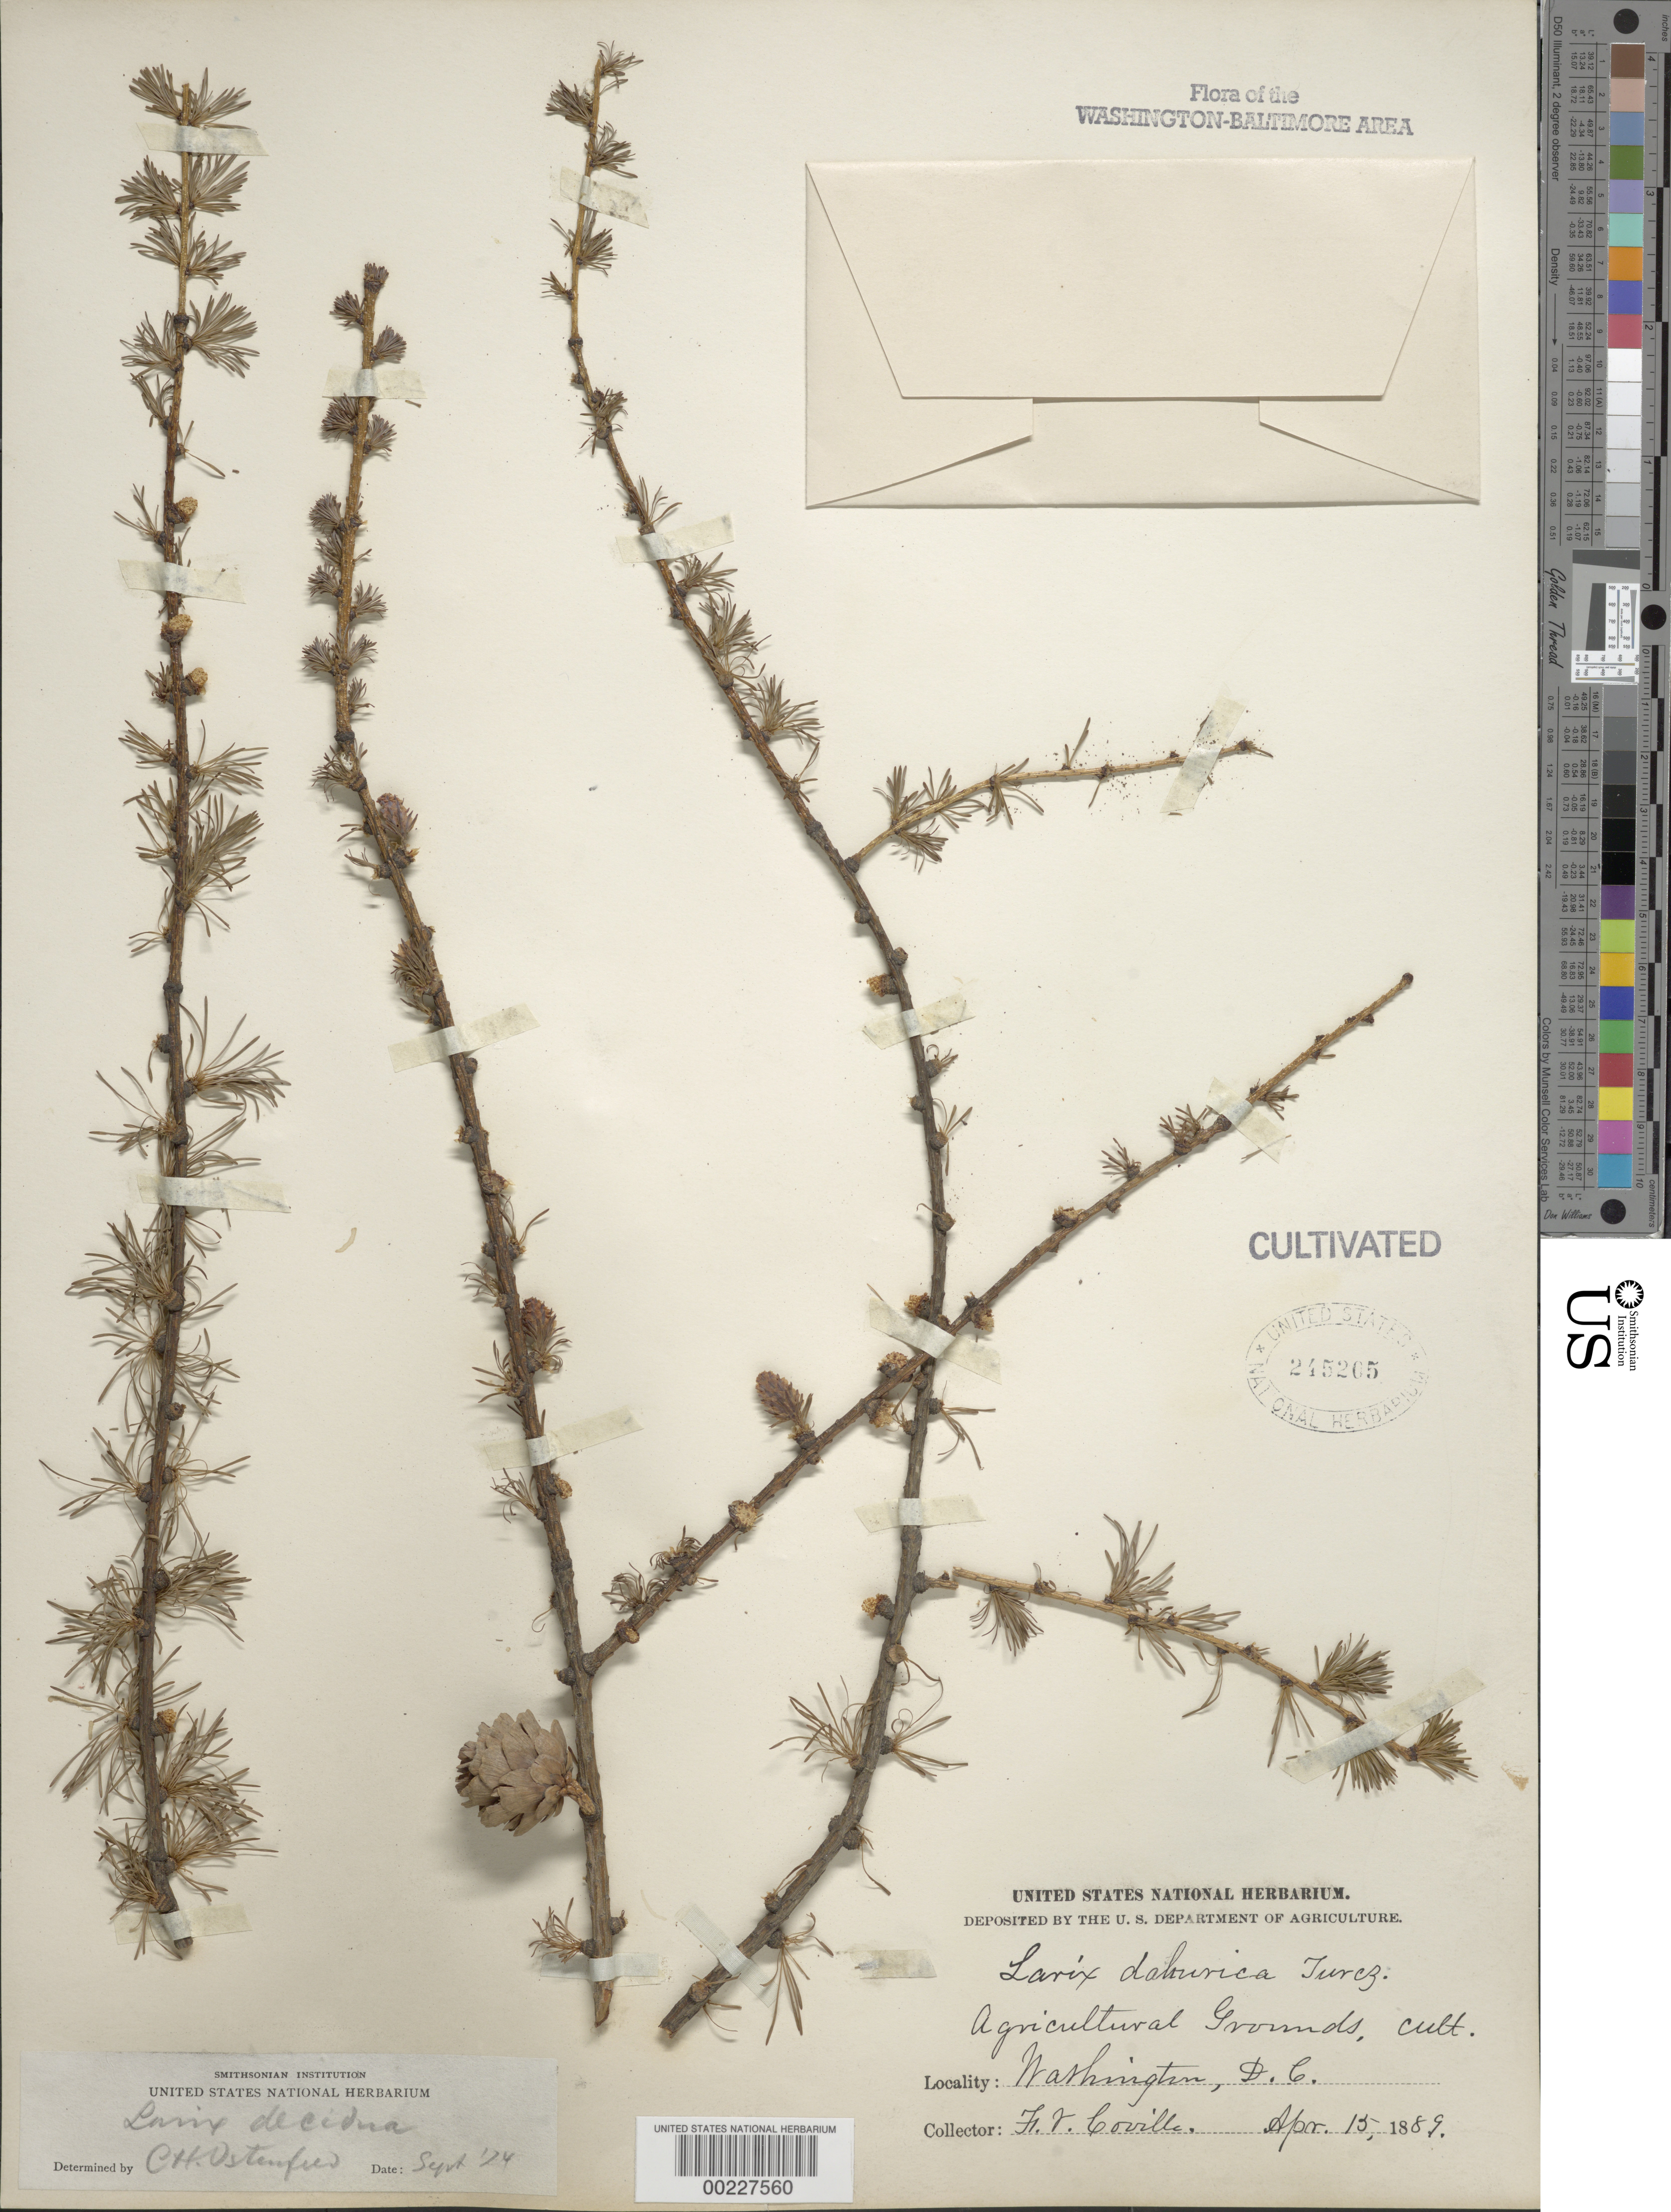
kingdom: Plantae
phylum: Tracheophyta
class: Pinopsida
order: Pinales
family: Pinaceae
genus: Larix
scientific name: Larix decidua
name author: Mill.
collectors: F. V. Coville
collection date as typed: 15 Apr 1889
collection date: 1889-04-15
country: United States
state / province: District of Columbia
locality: Agricultural grounds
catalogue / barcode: US 245205